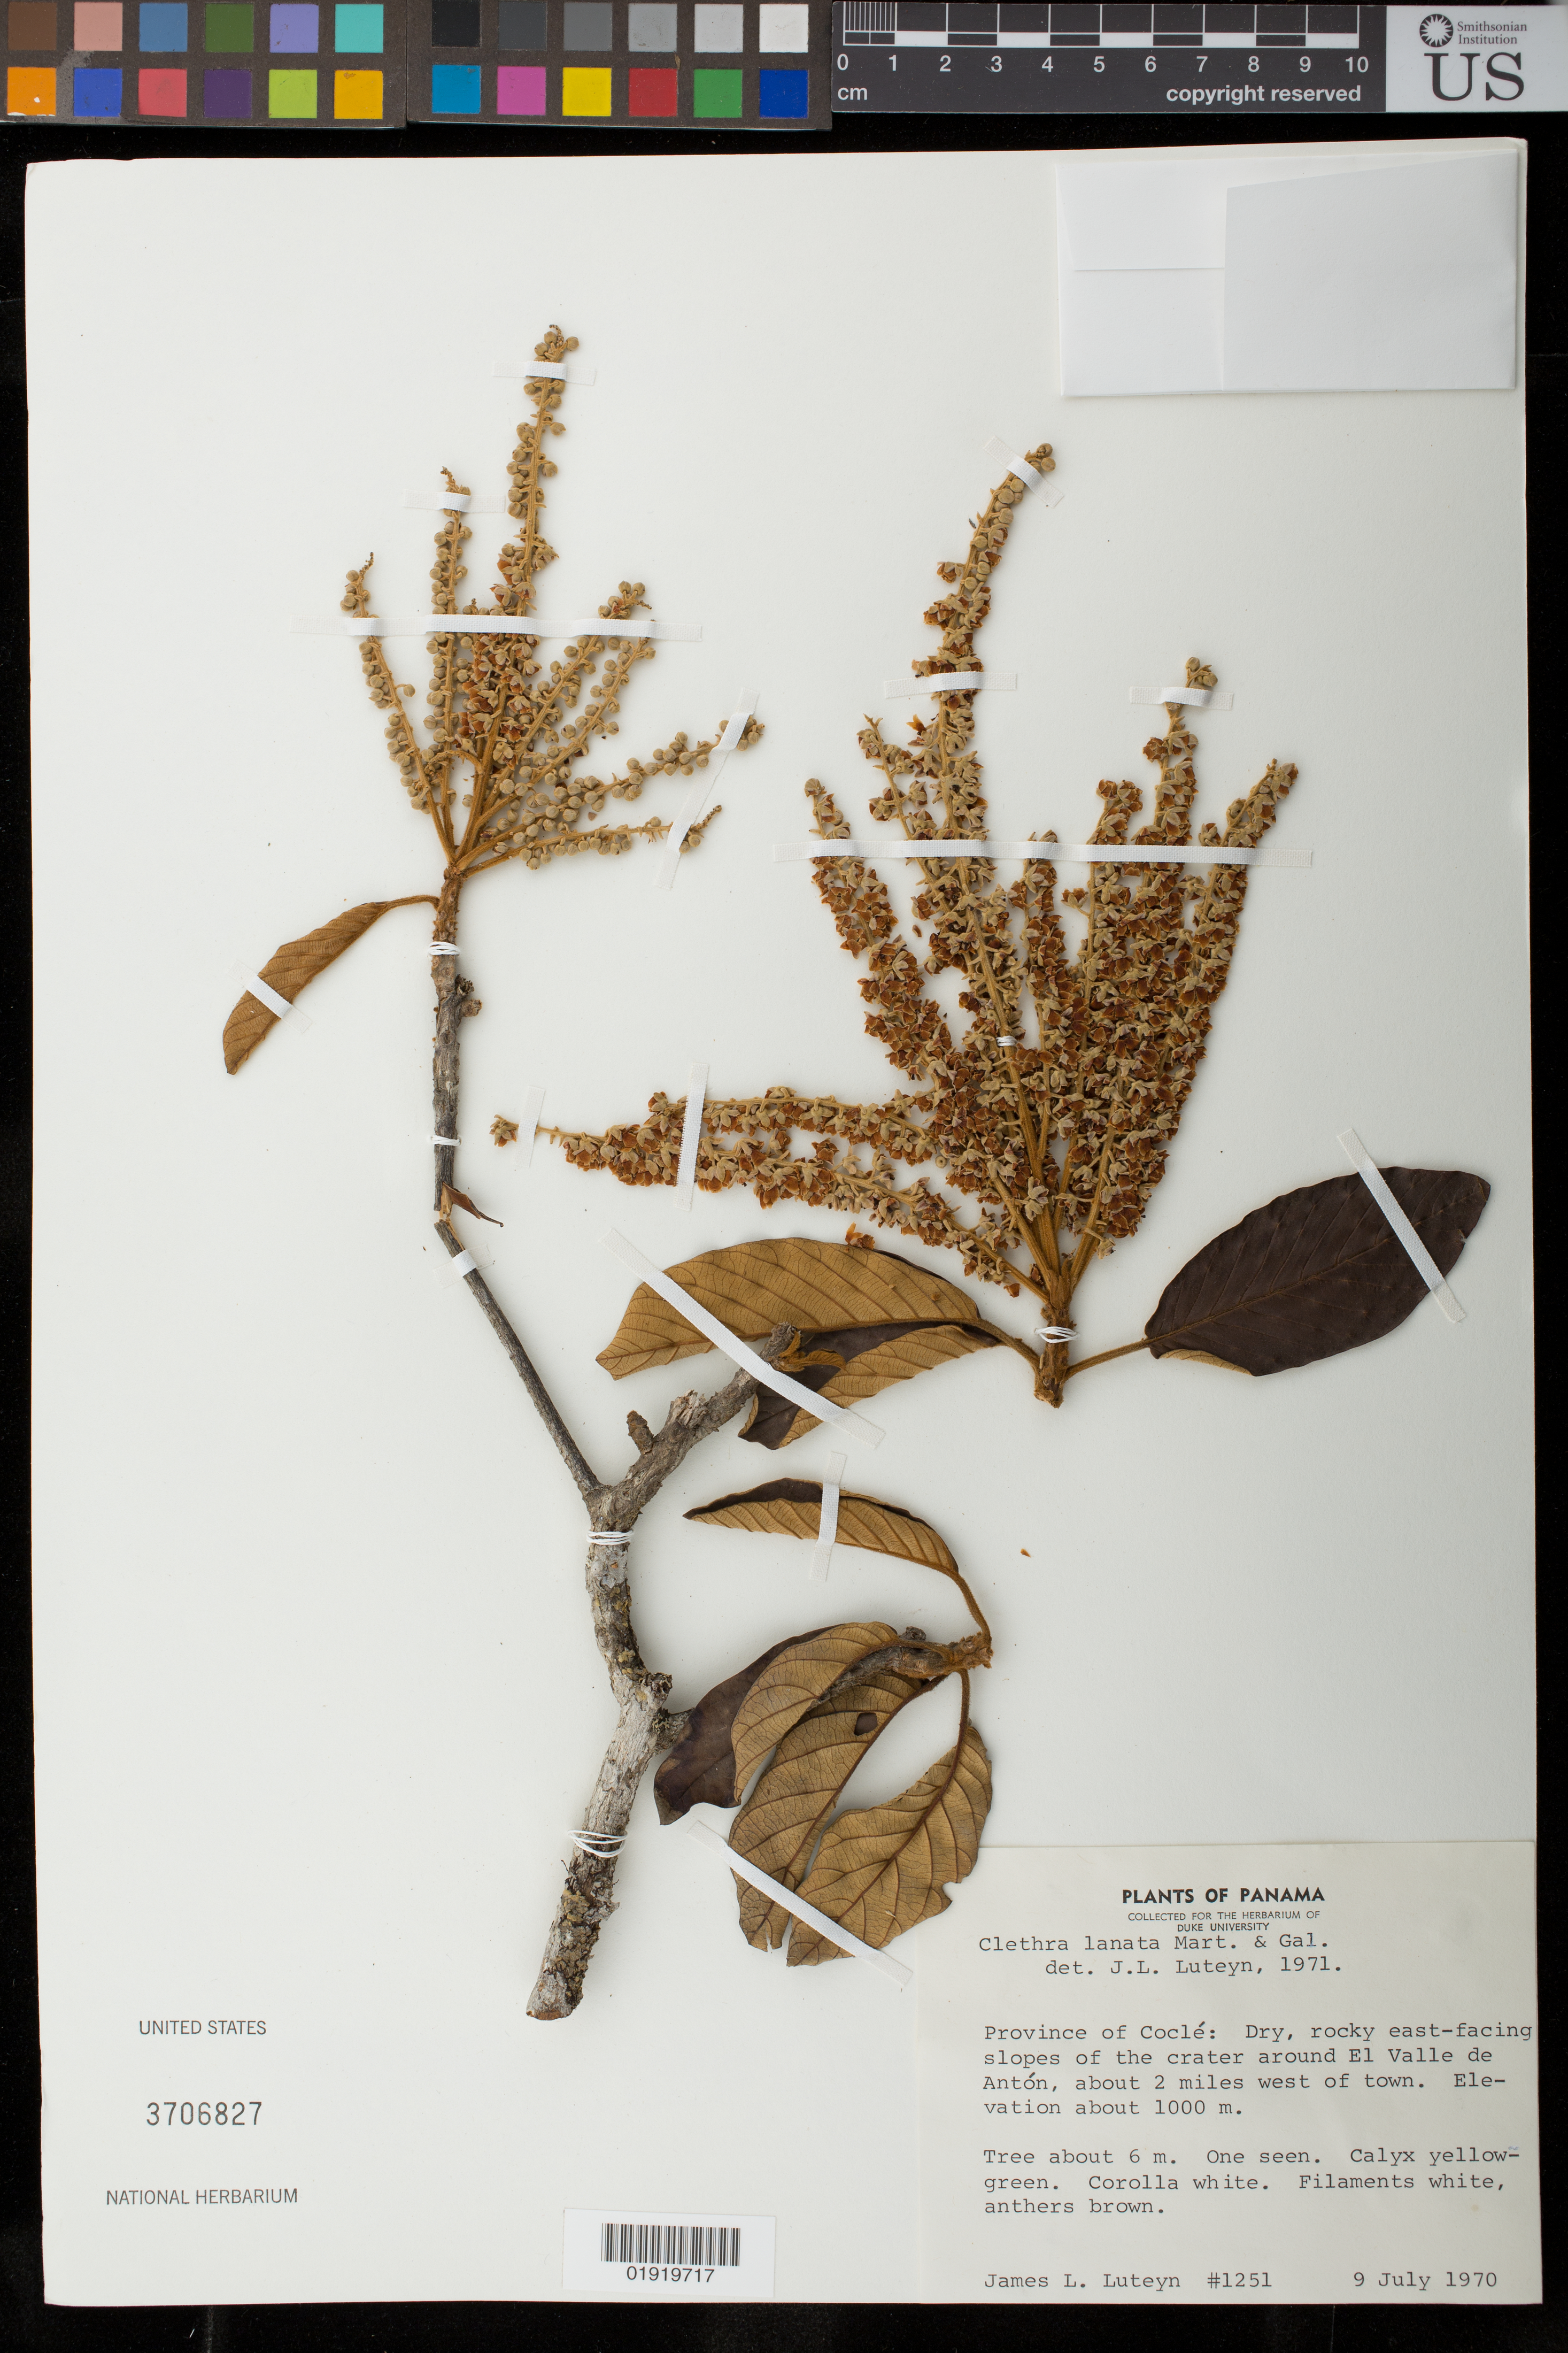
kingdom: Plantae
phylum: Tracheophyta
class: Magnoliopsida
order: Ericales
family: Clethraceae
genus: Clethra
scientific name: Clethra lanata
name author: M. Martens & Galeotti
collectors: J. L. Luteyn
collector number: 1251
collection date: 1970-07-09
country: Panama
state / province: Coclé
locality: Province of Coclé: Dry, rocky east-facing slopes of the crater around El Valle de Antón, about 2 miles west of town.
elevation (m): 1000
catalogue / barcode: US 3706827